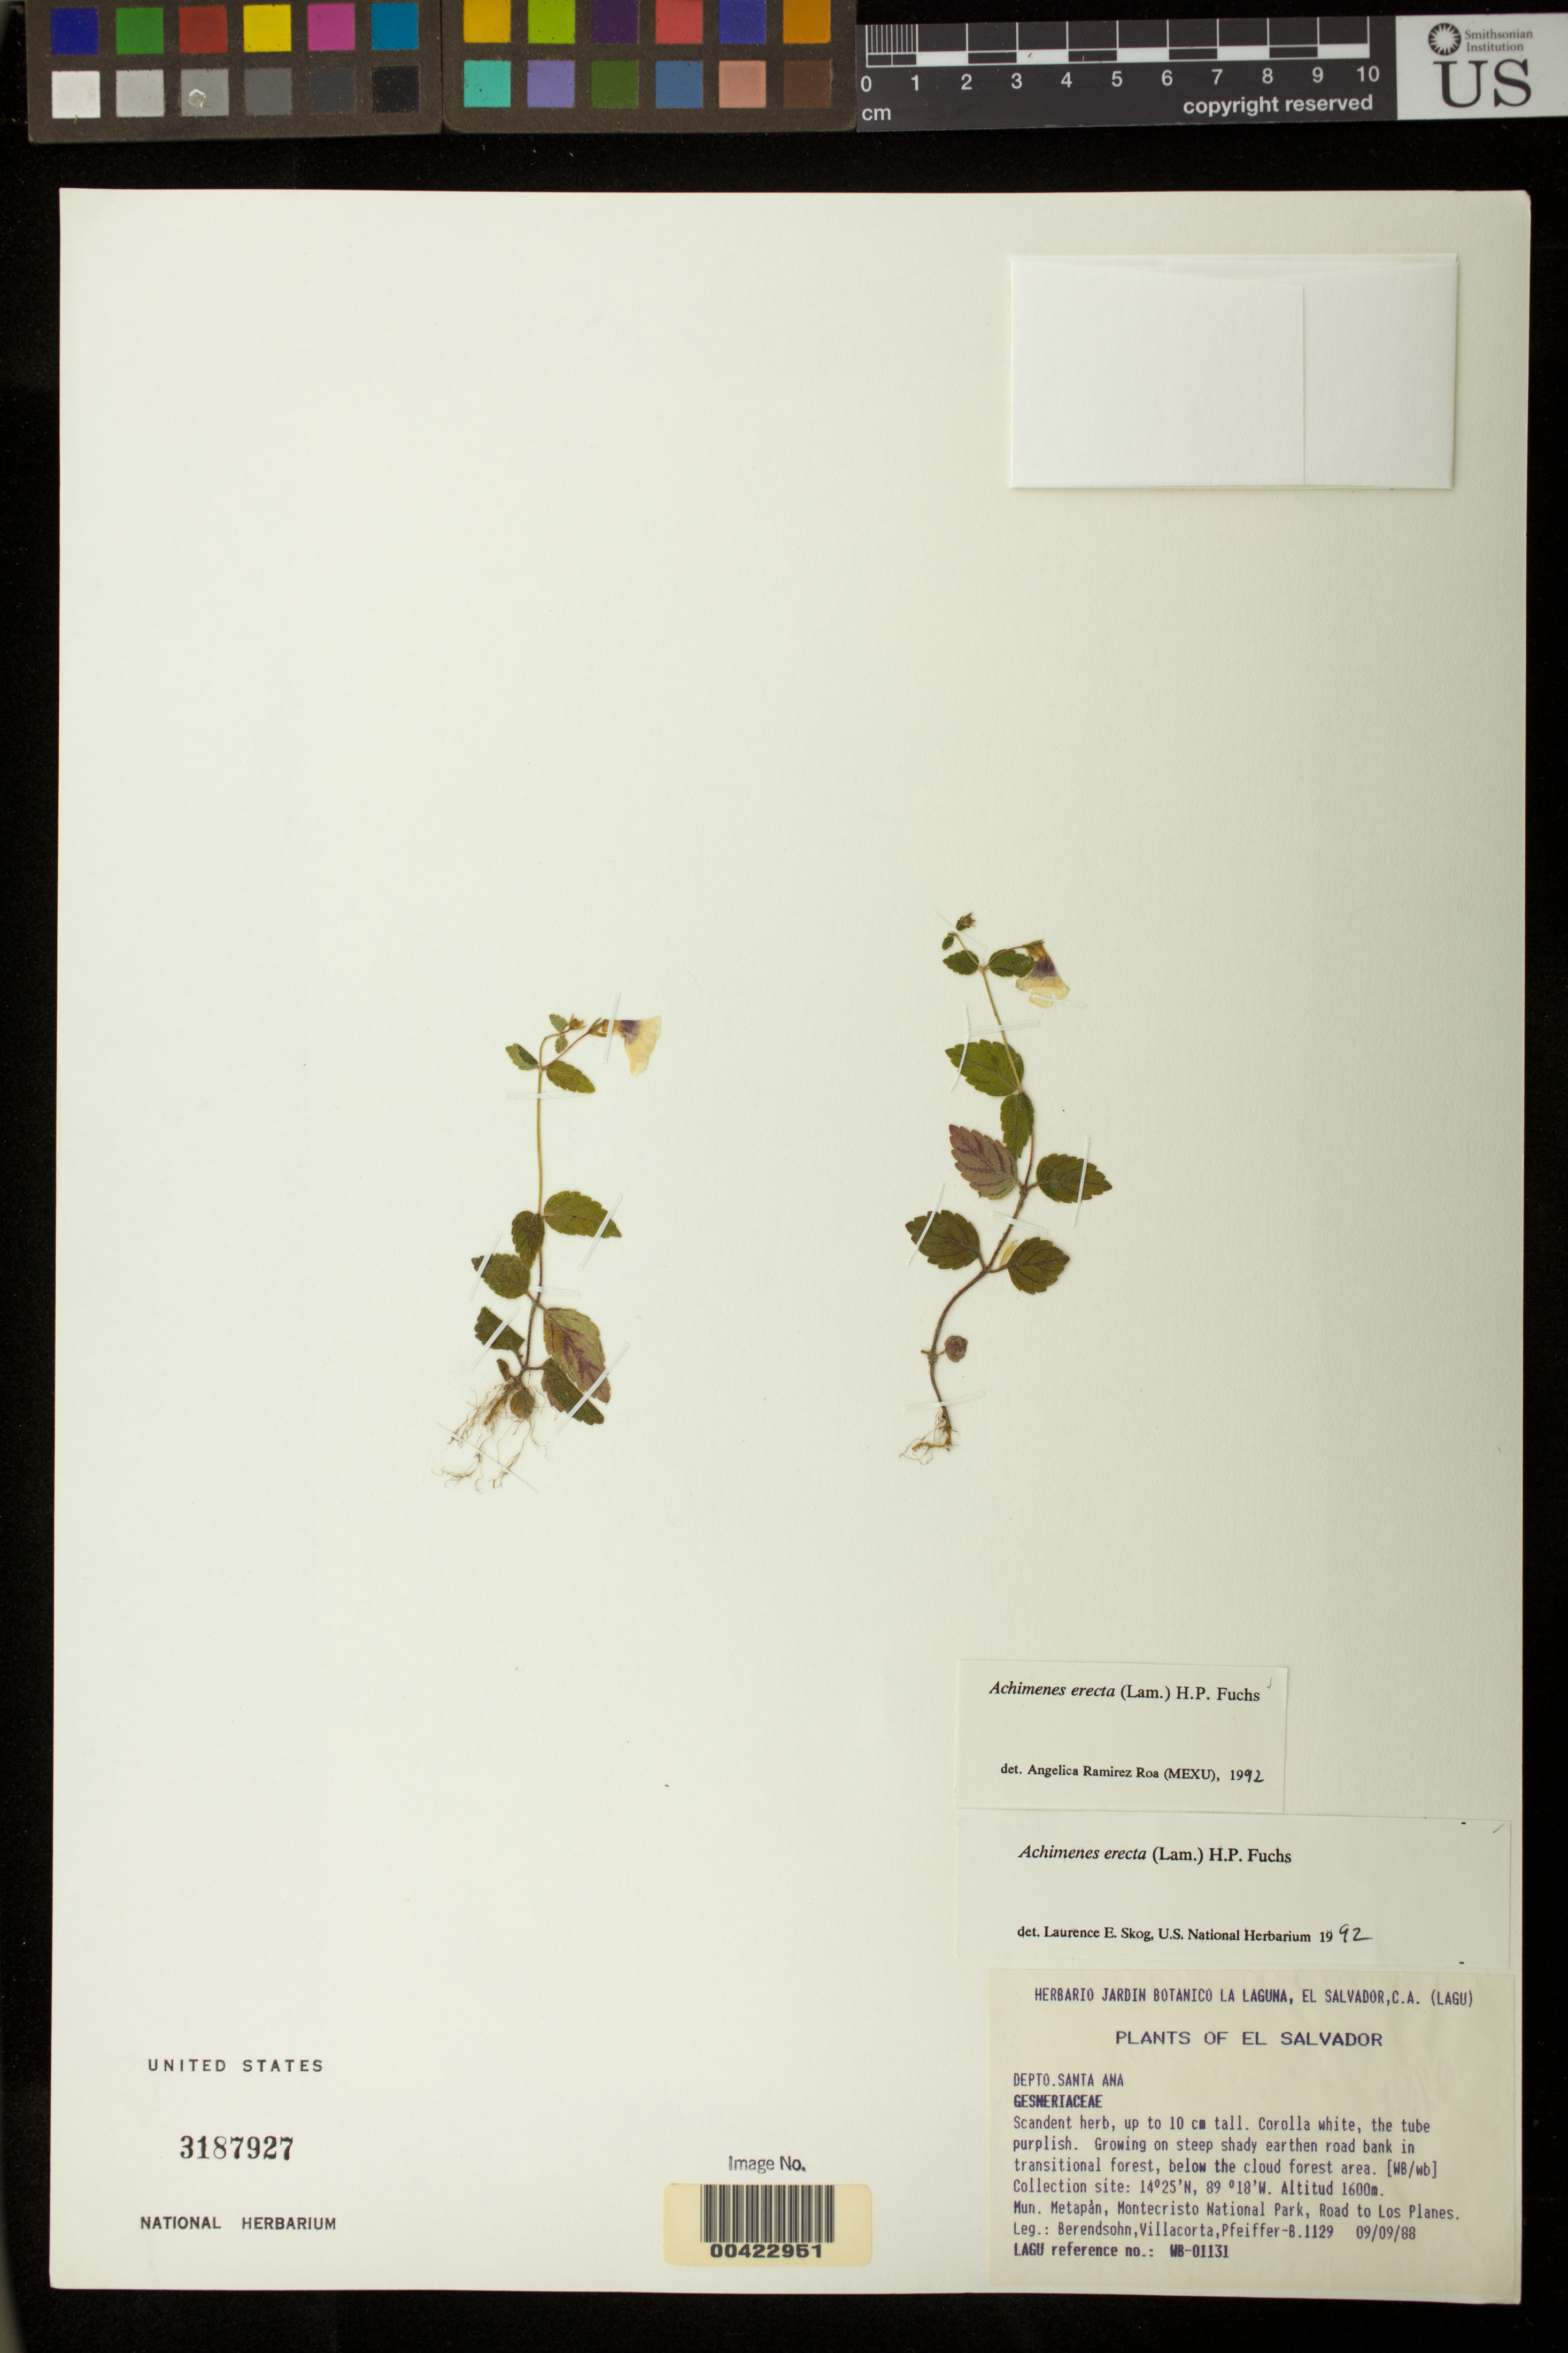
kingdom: Plantae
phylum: Tracheophyta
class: Magnoliopsida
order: Lamiales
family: Gesneriaceae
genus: Achimenes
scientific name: Achimenes erecta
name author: (Lam.) H.P. Fuchs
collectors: W. Berendsohn, R. Villacorta & Pfeiffer, L.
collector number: B. 1129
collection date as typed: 09 Sep 1988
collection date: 1988-09-09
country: El Salvador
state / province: Santa Ana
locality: Mun. Metapan, Montecristo National Park, road to Los Planes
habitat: Growing on steep shady earthen road bank in transitional forest, below the cloud forest area [WB/wb]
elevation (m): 1600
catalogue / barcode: US 3187927